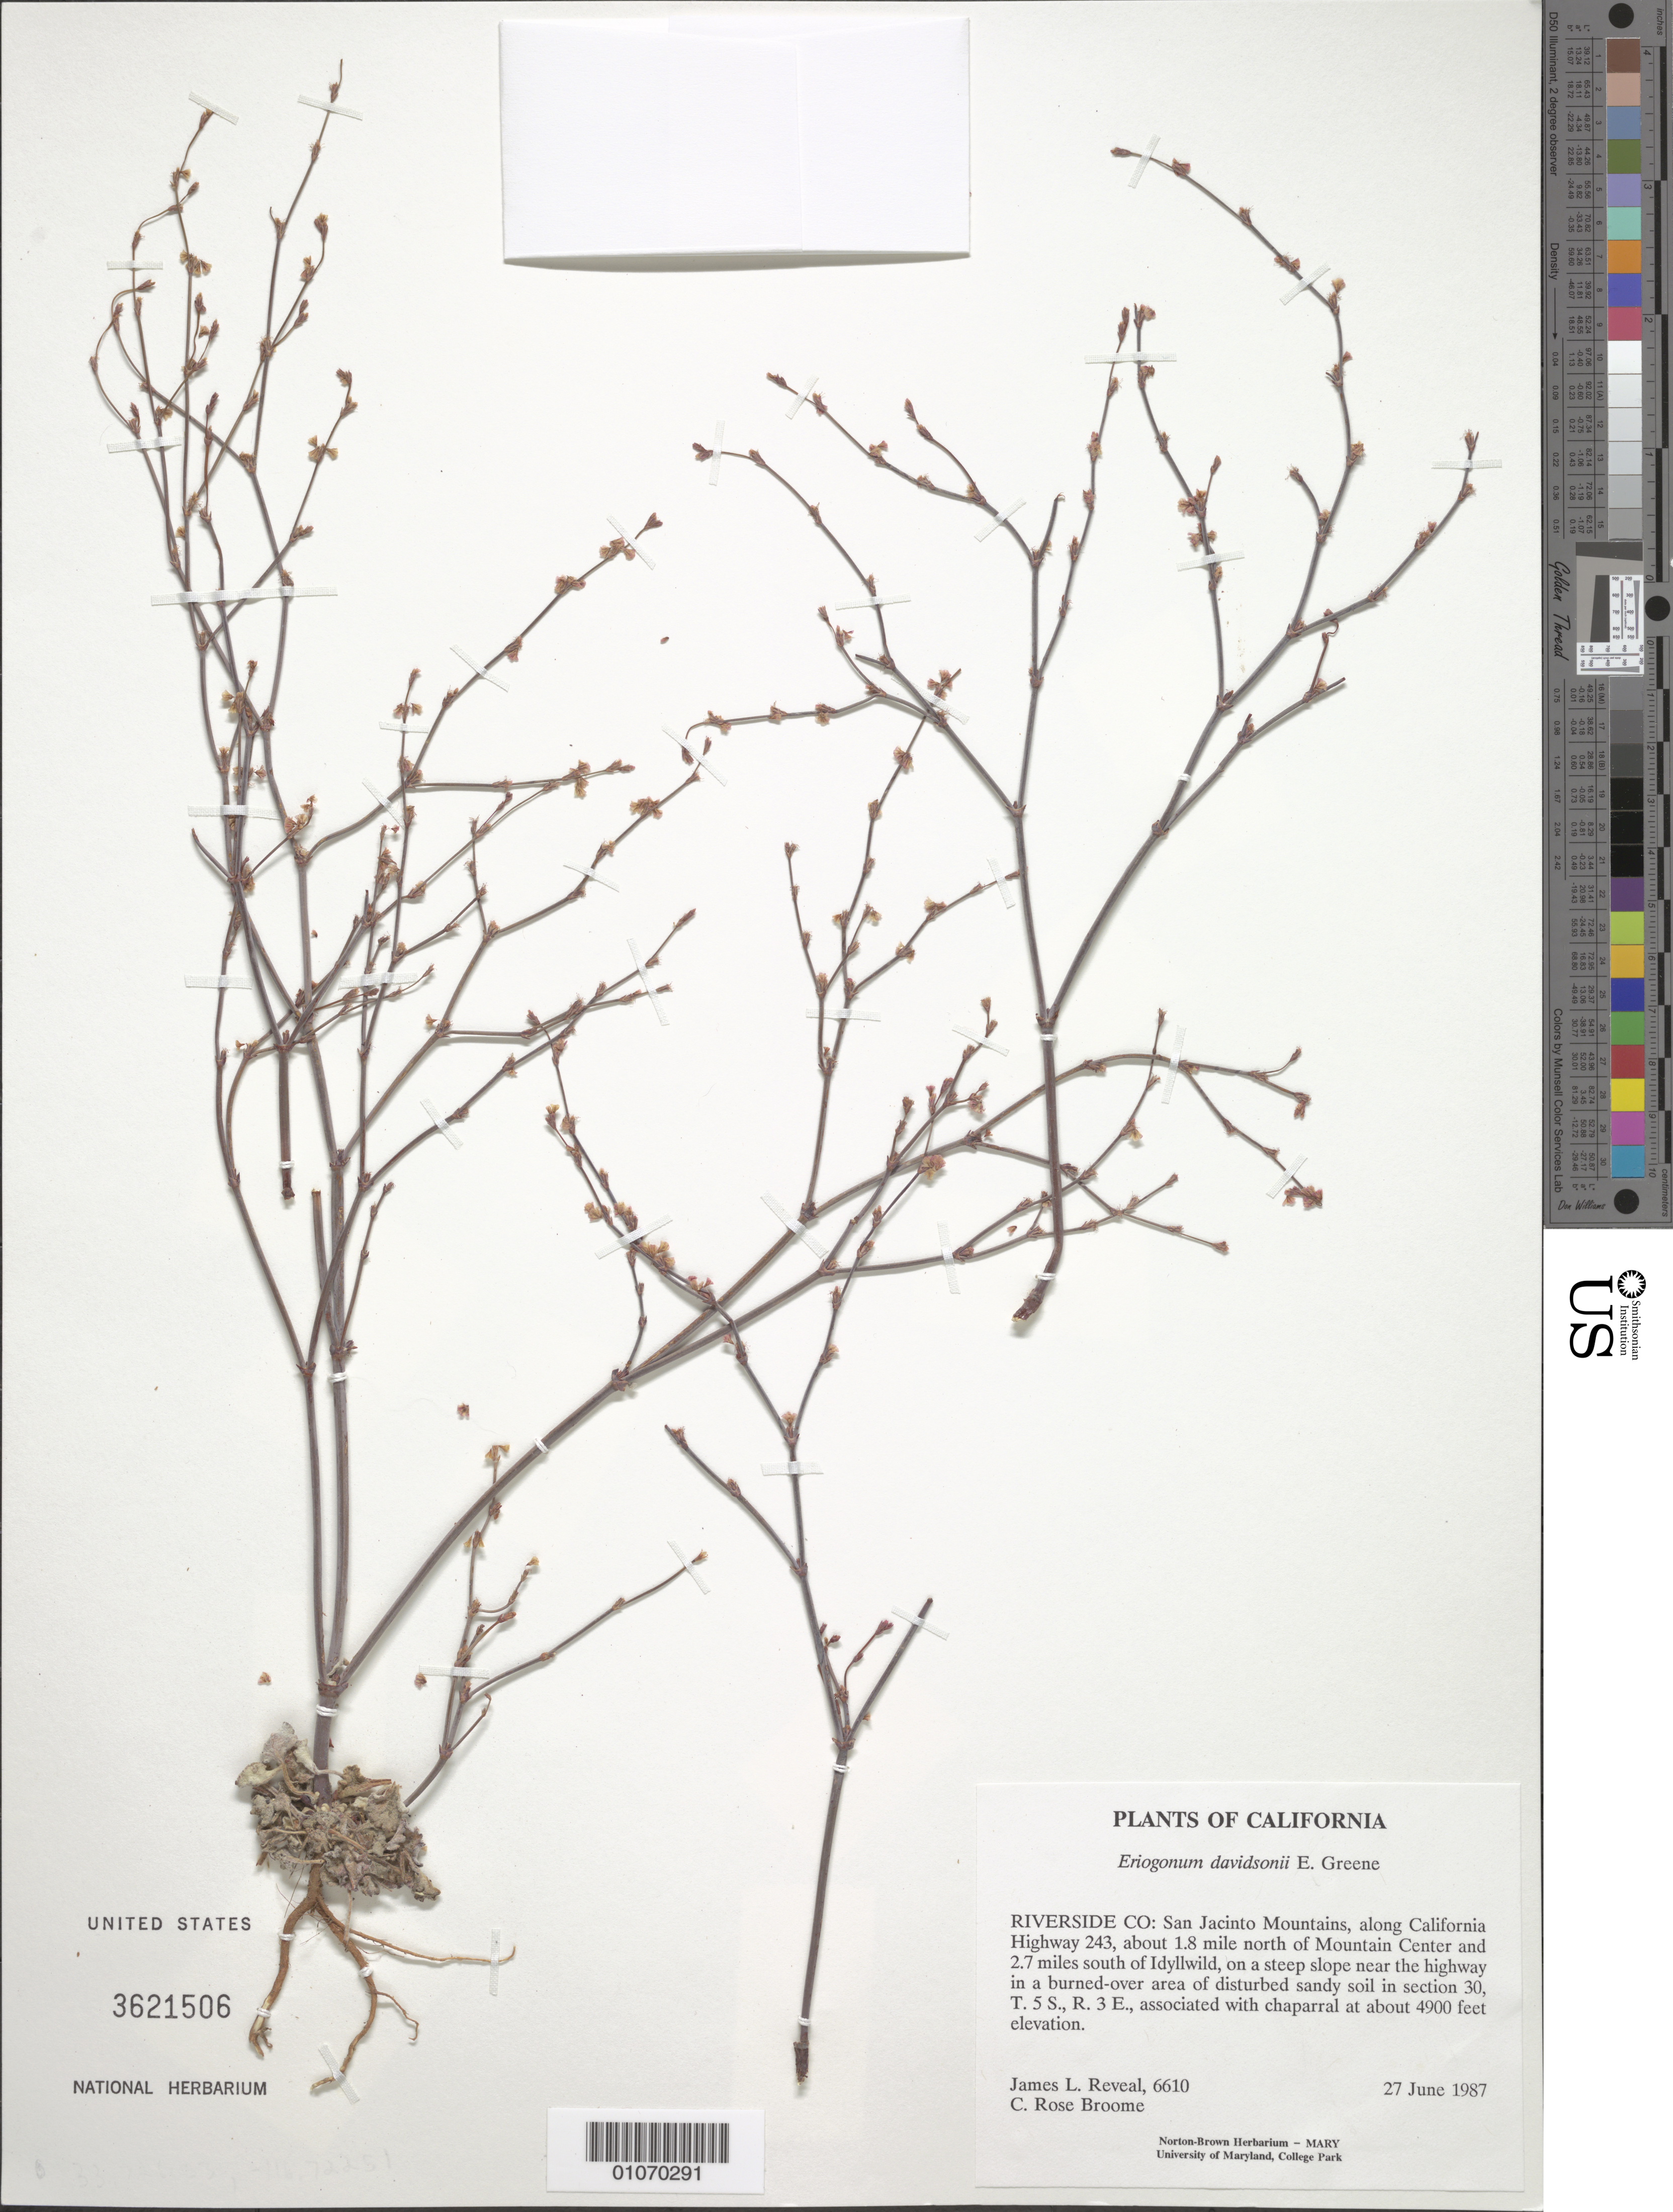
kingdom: Plantae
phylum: Tracheophyta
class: Magnoliopsida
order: Caryophyllales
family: Polygonaceae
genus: Eriogonum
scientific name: Eriogonum davidsonii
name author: Greene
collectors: J. L. Reveal & C. R. Broome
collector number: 6610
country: United States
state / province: California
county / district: Riverside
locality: San Jacinto Mts., along California 243, N of Mountain /center and S of Idyllwild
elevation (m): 1494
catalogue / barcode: US 3521506